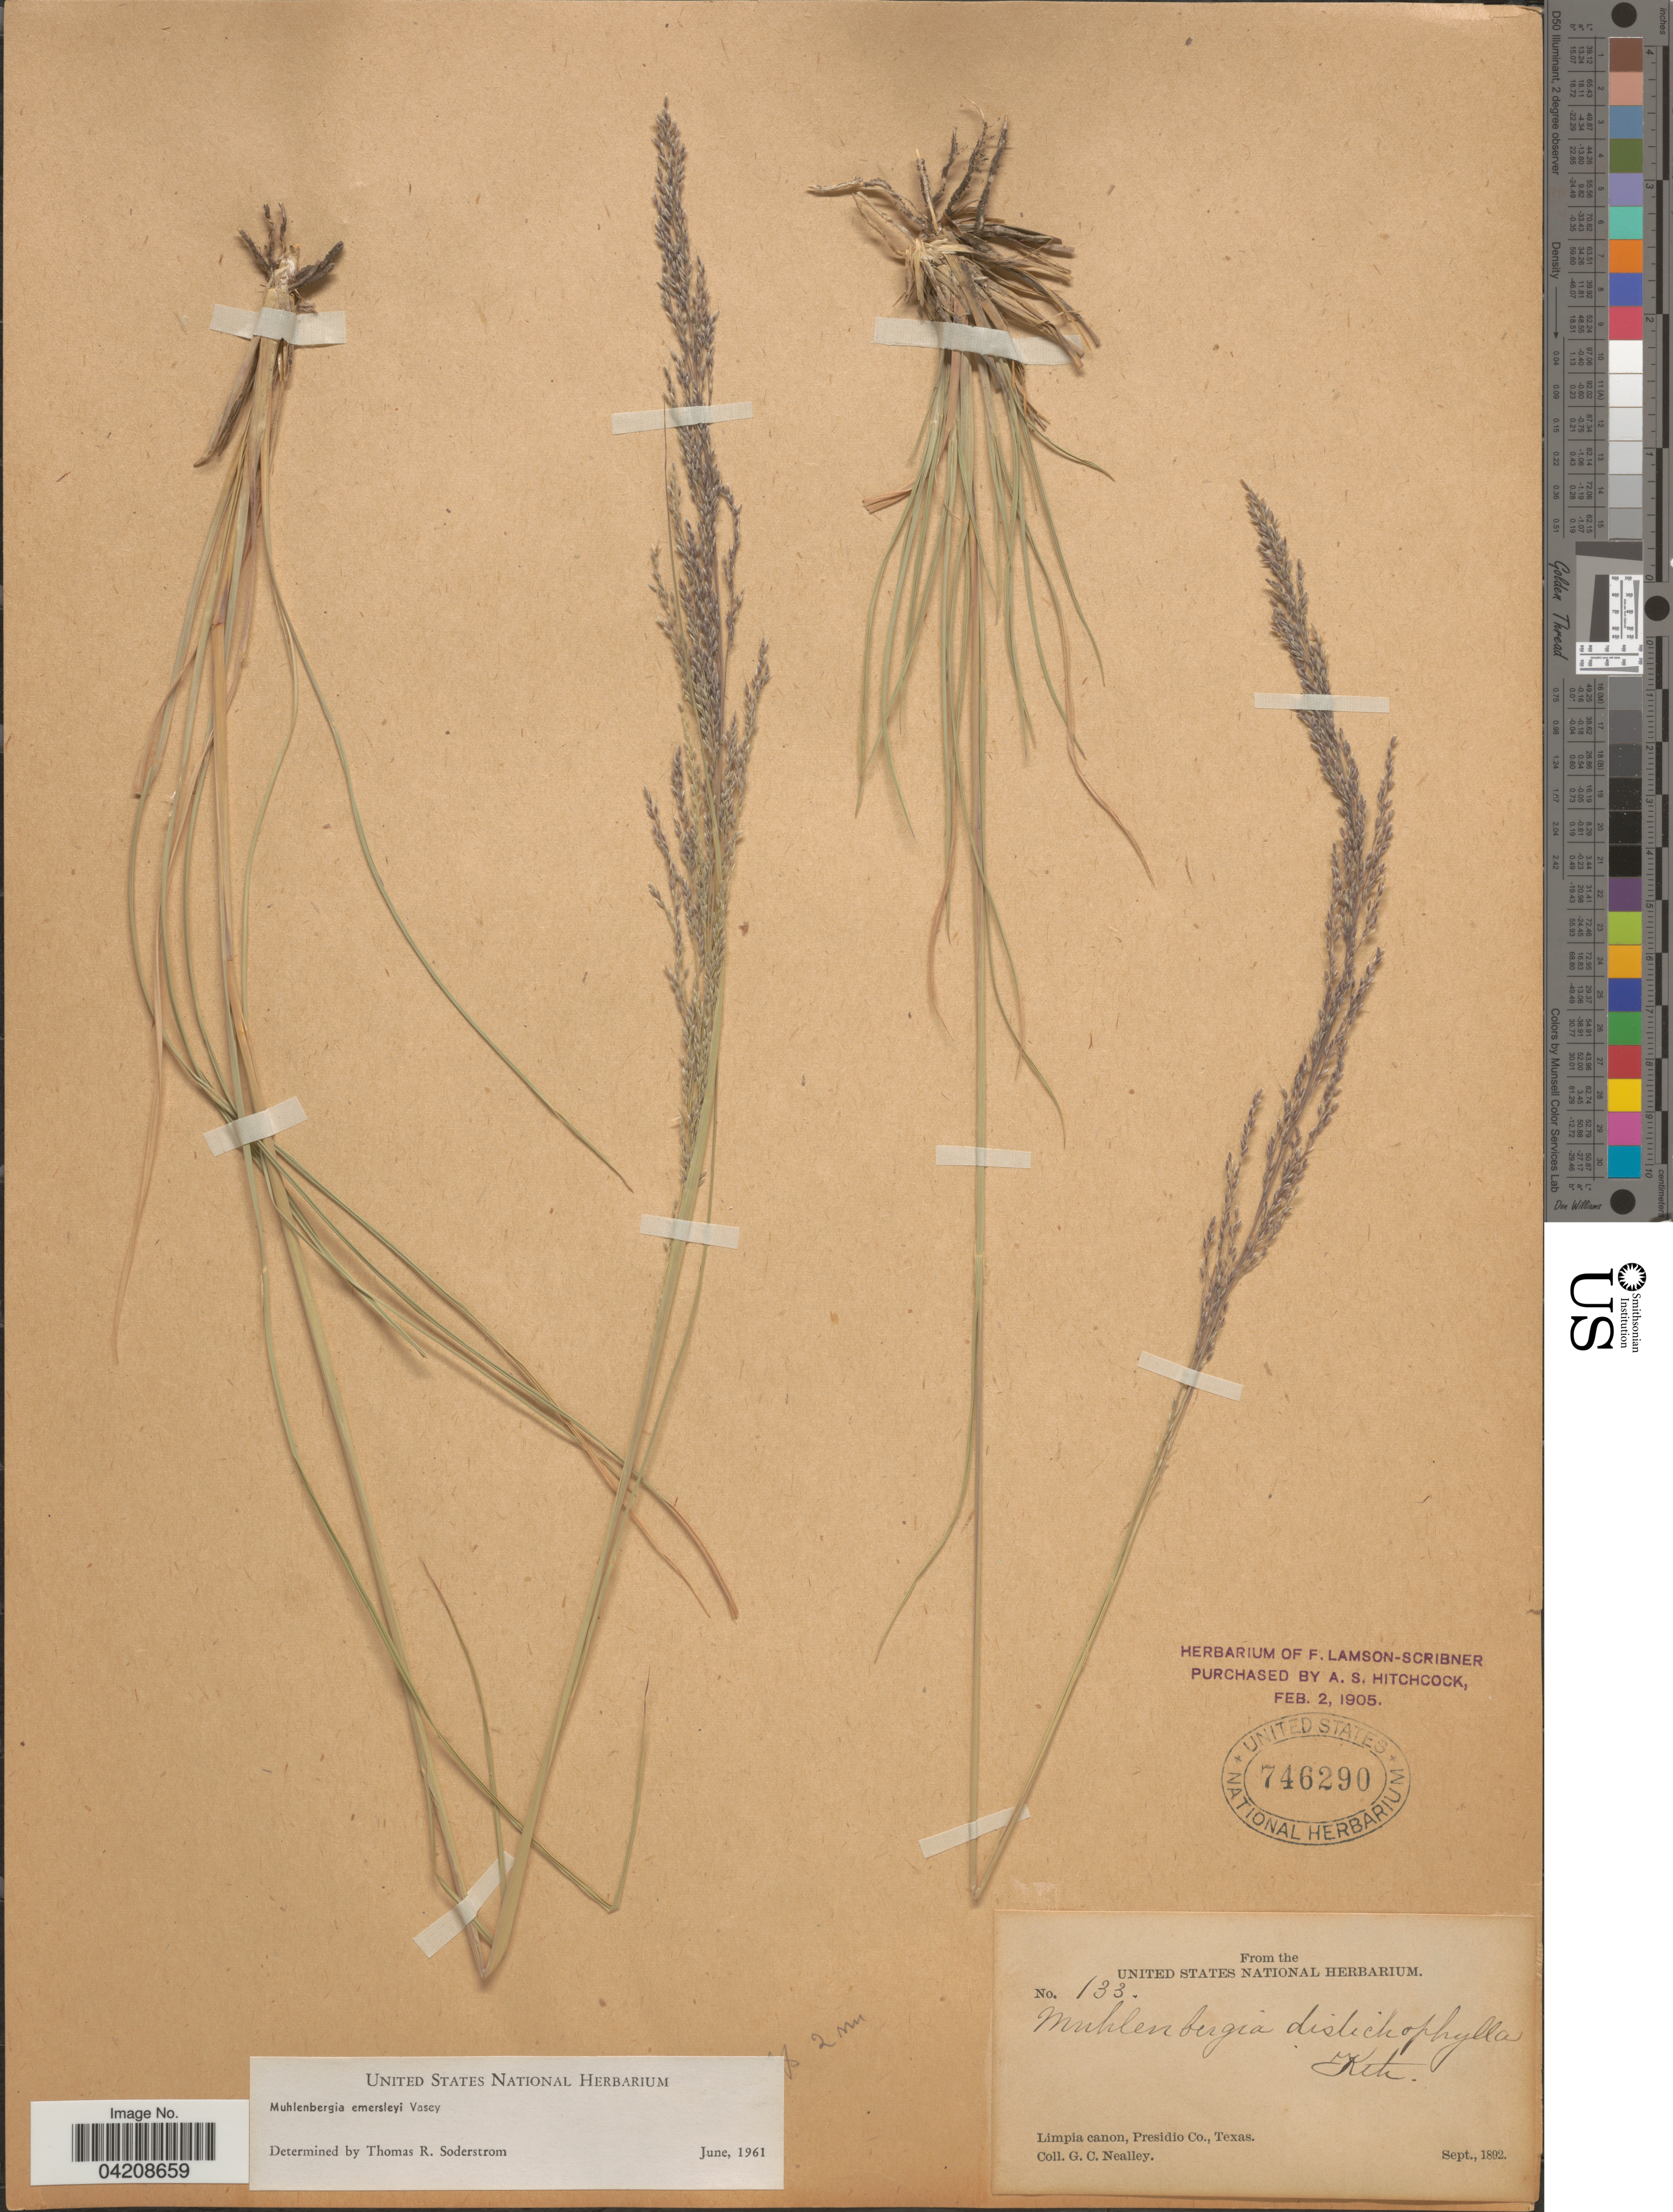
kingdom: Plantae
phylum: Tracheophyta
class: Liliopsida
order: Poales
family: Poaceae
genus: Muhlenbergia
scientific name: Muhlenbergia emersleyi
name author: Vasey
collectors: G. C. Nealley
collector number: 133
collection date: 1892-09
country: United States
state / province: Texas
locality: Limpia canon, Presidio Co.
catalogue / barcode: US 746290